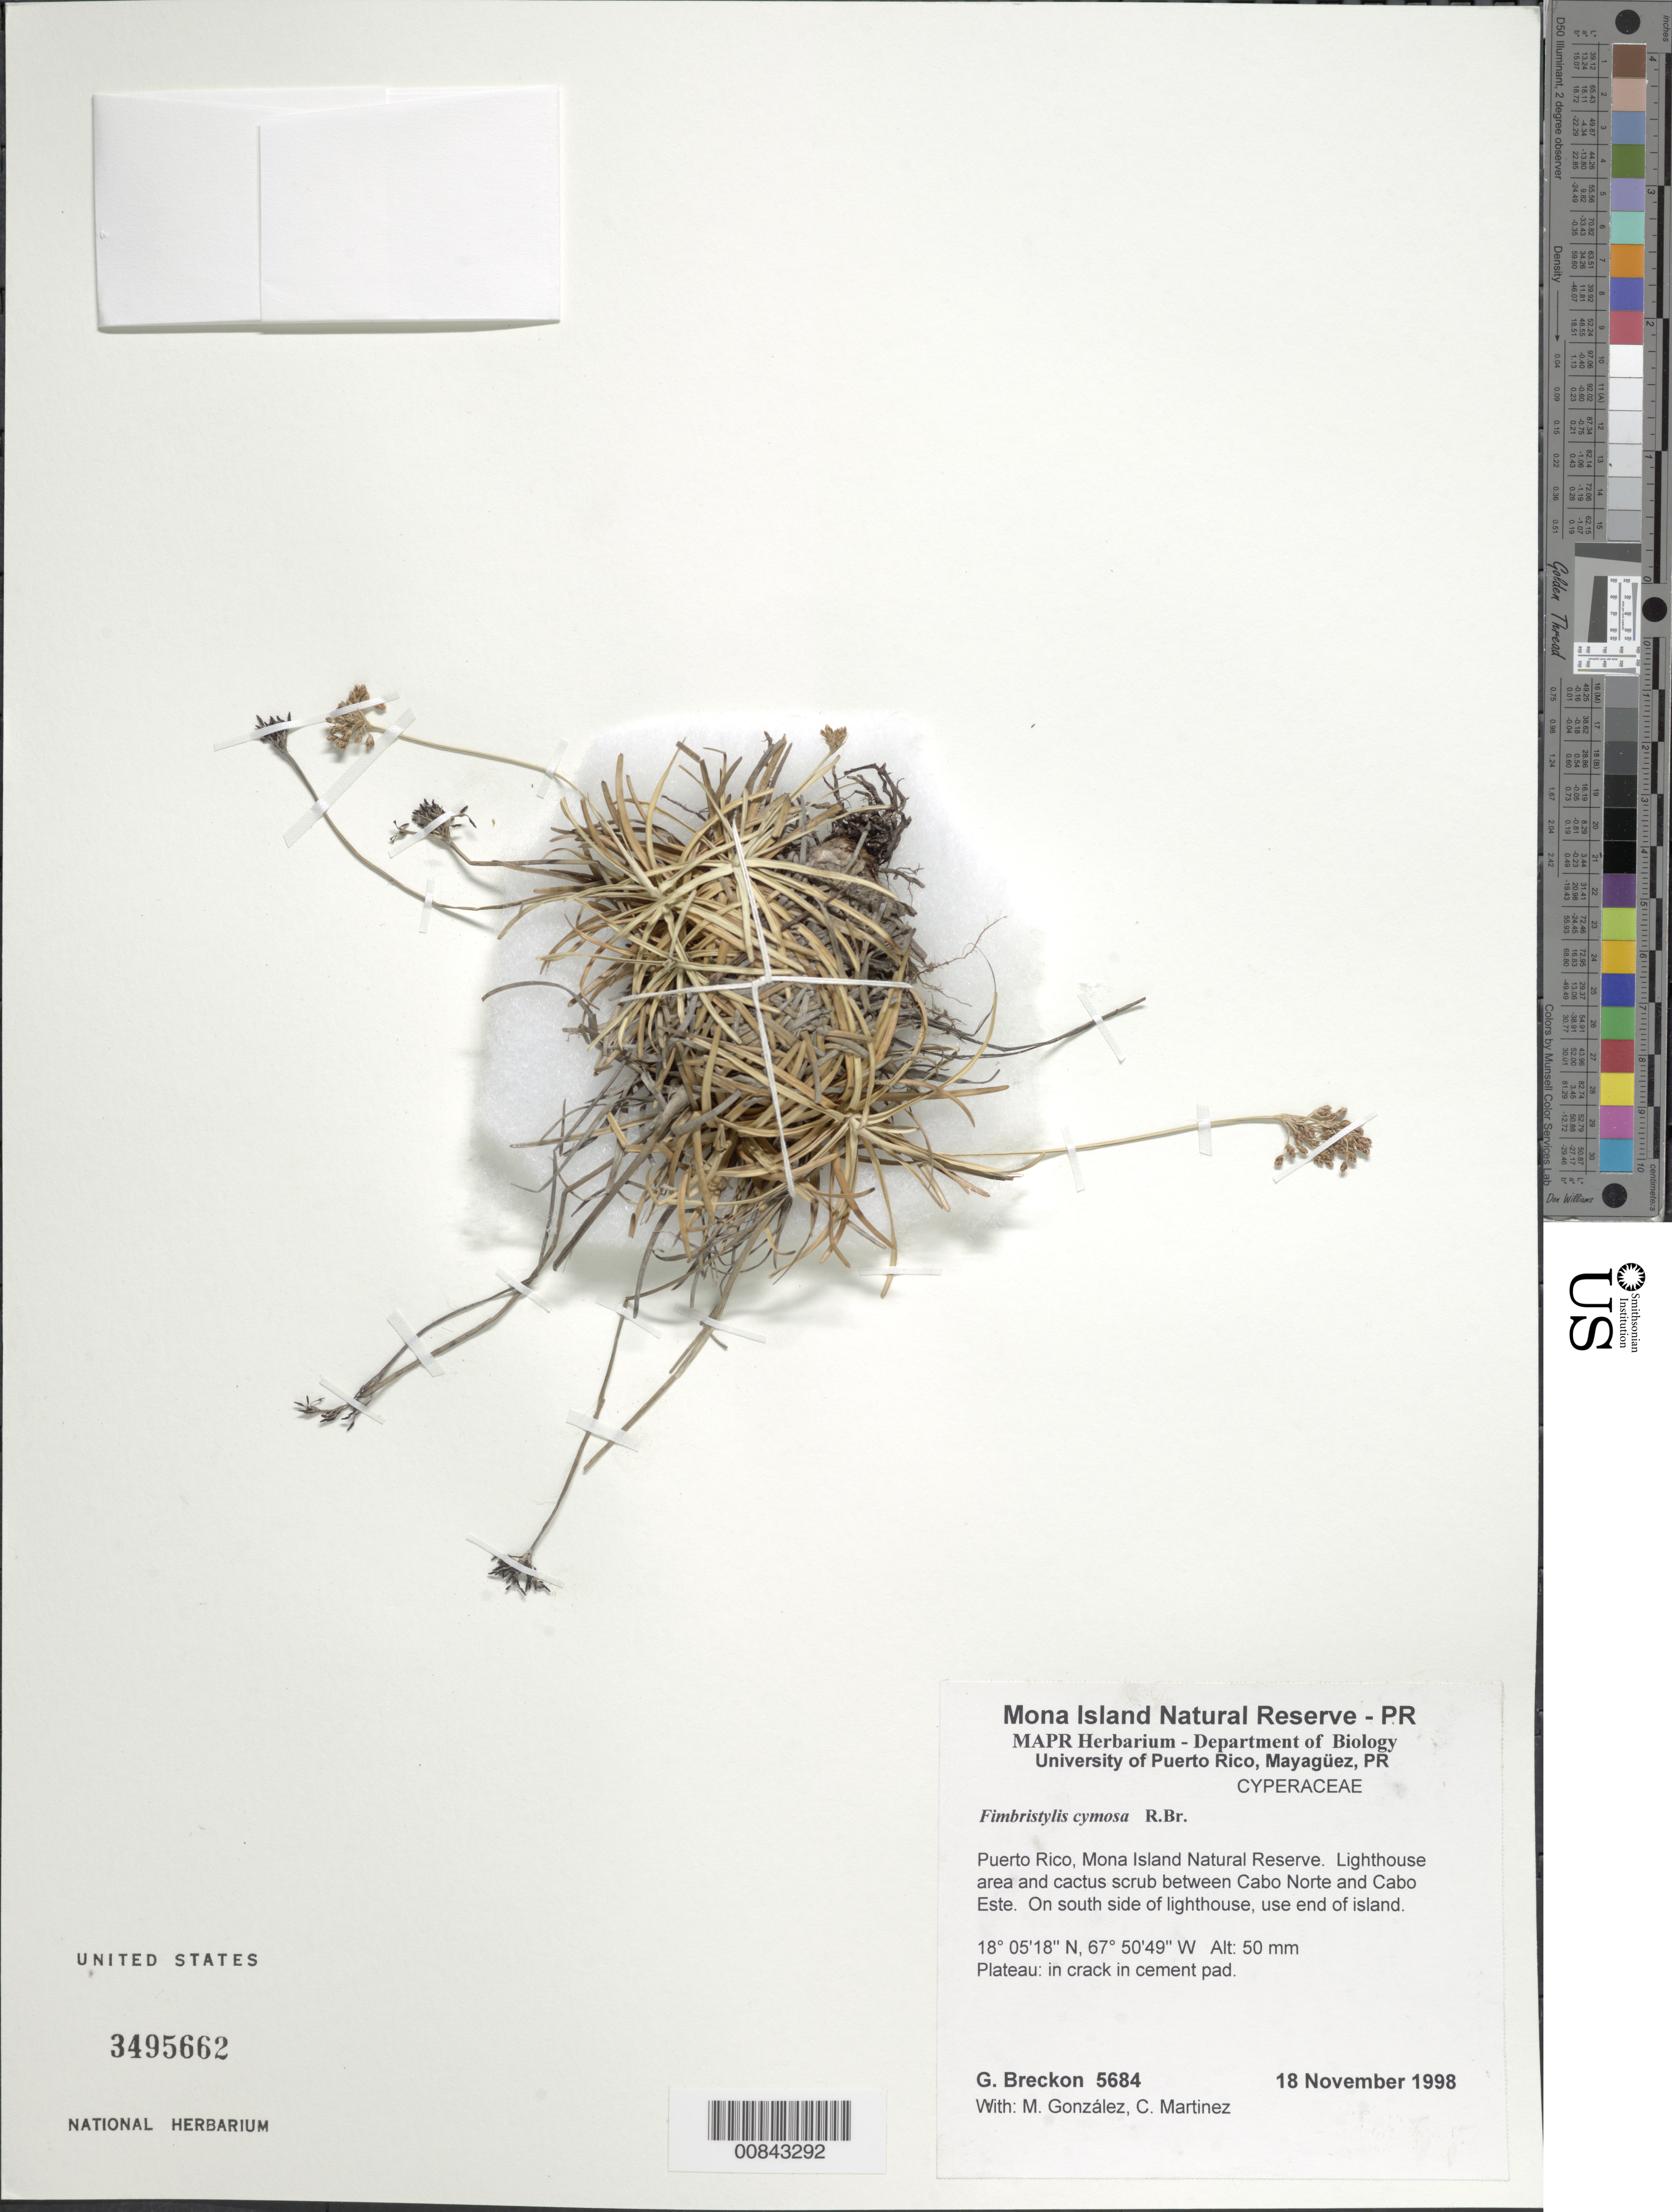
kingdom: Plantae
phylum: Tracheophyta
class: Liliopsida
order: Poales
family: Cyperaceae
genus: Fimbristylis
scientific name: Fimbristylis cymosa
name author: R. Br.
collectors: G. Breckon, M. González & C. Martínez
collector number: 5684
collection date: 1998-11-18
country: Puerto Rico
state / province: Mayaguëz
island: Mona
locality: Mona Island Natural Reserve, Lighthouse area and cactus scrub between Cabo Norte and Cabo Este, on south side of lighhouse, use end of island, platreau: in crack in cement pad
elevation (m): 50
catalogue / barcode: US 3495662